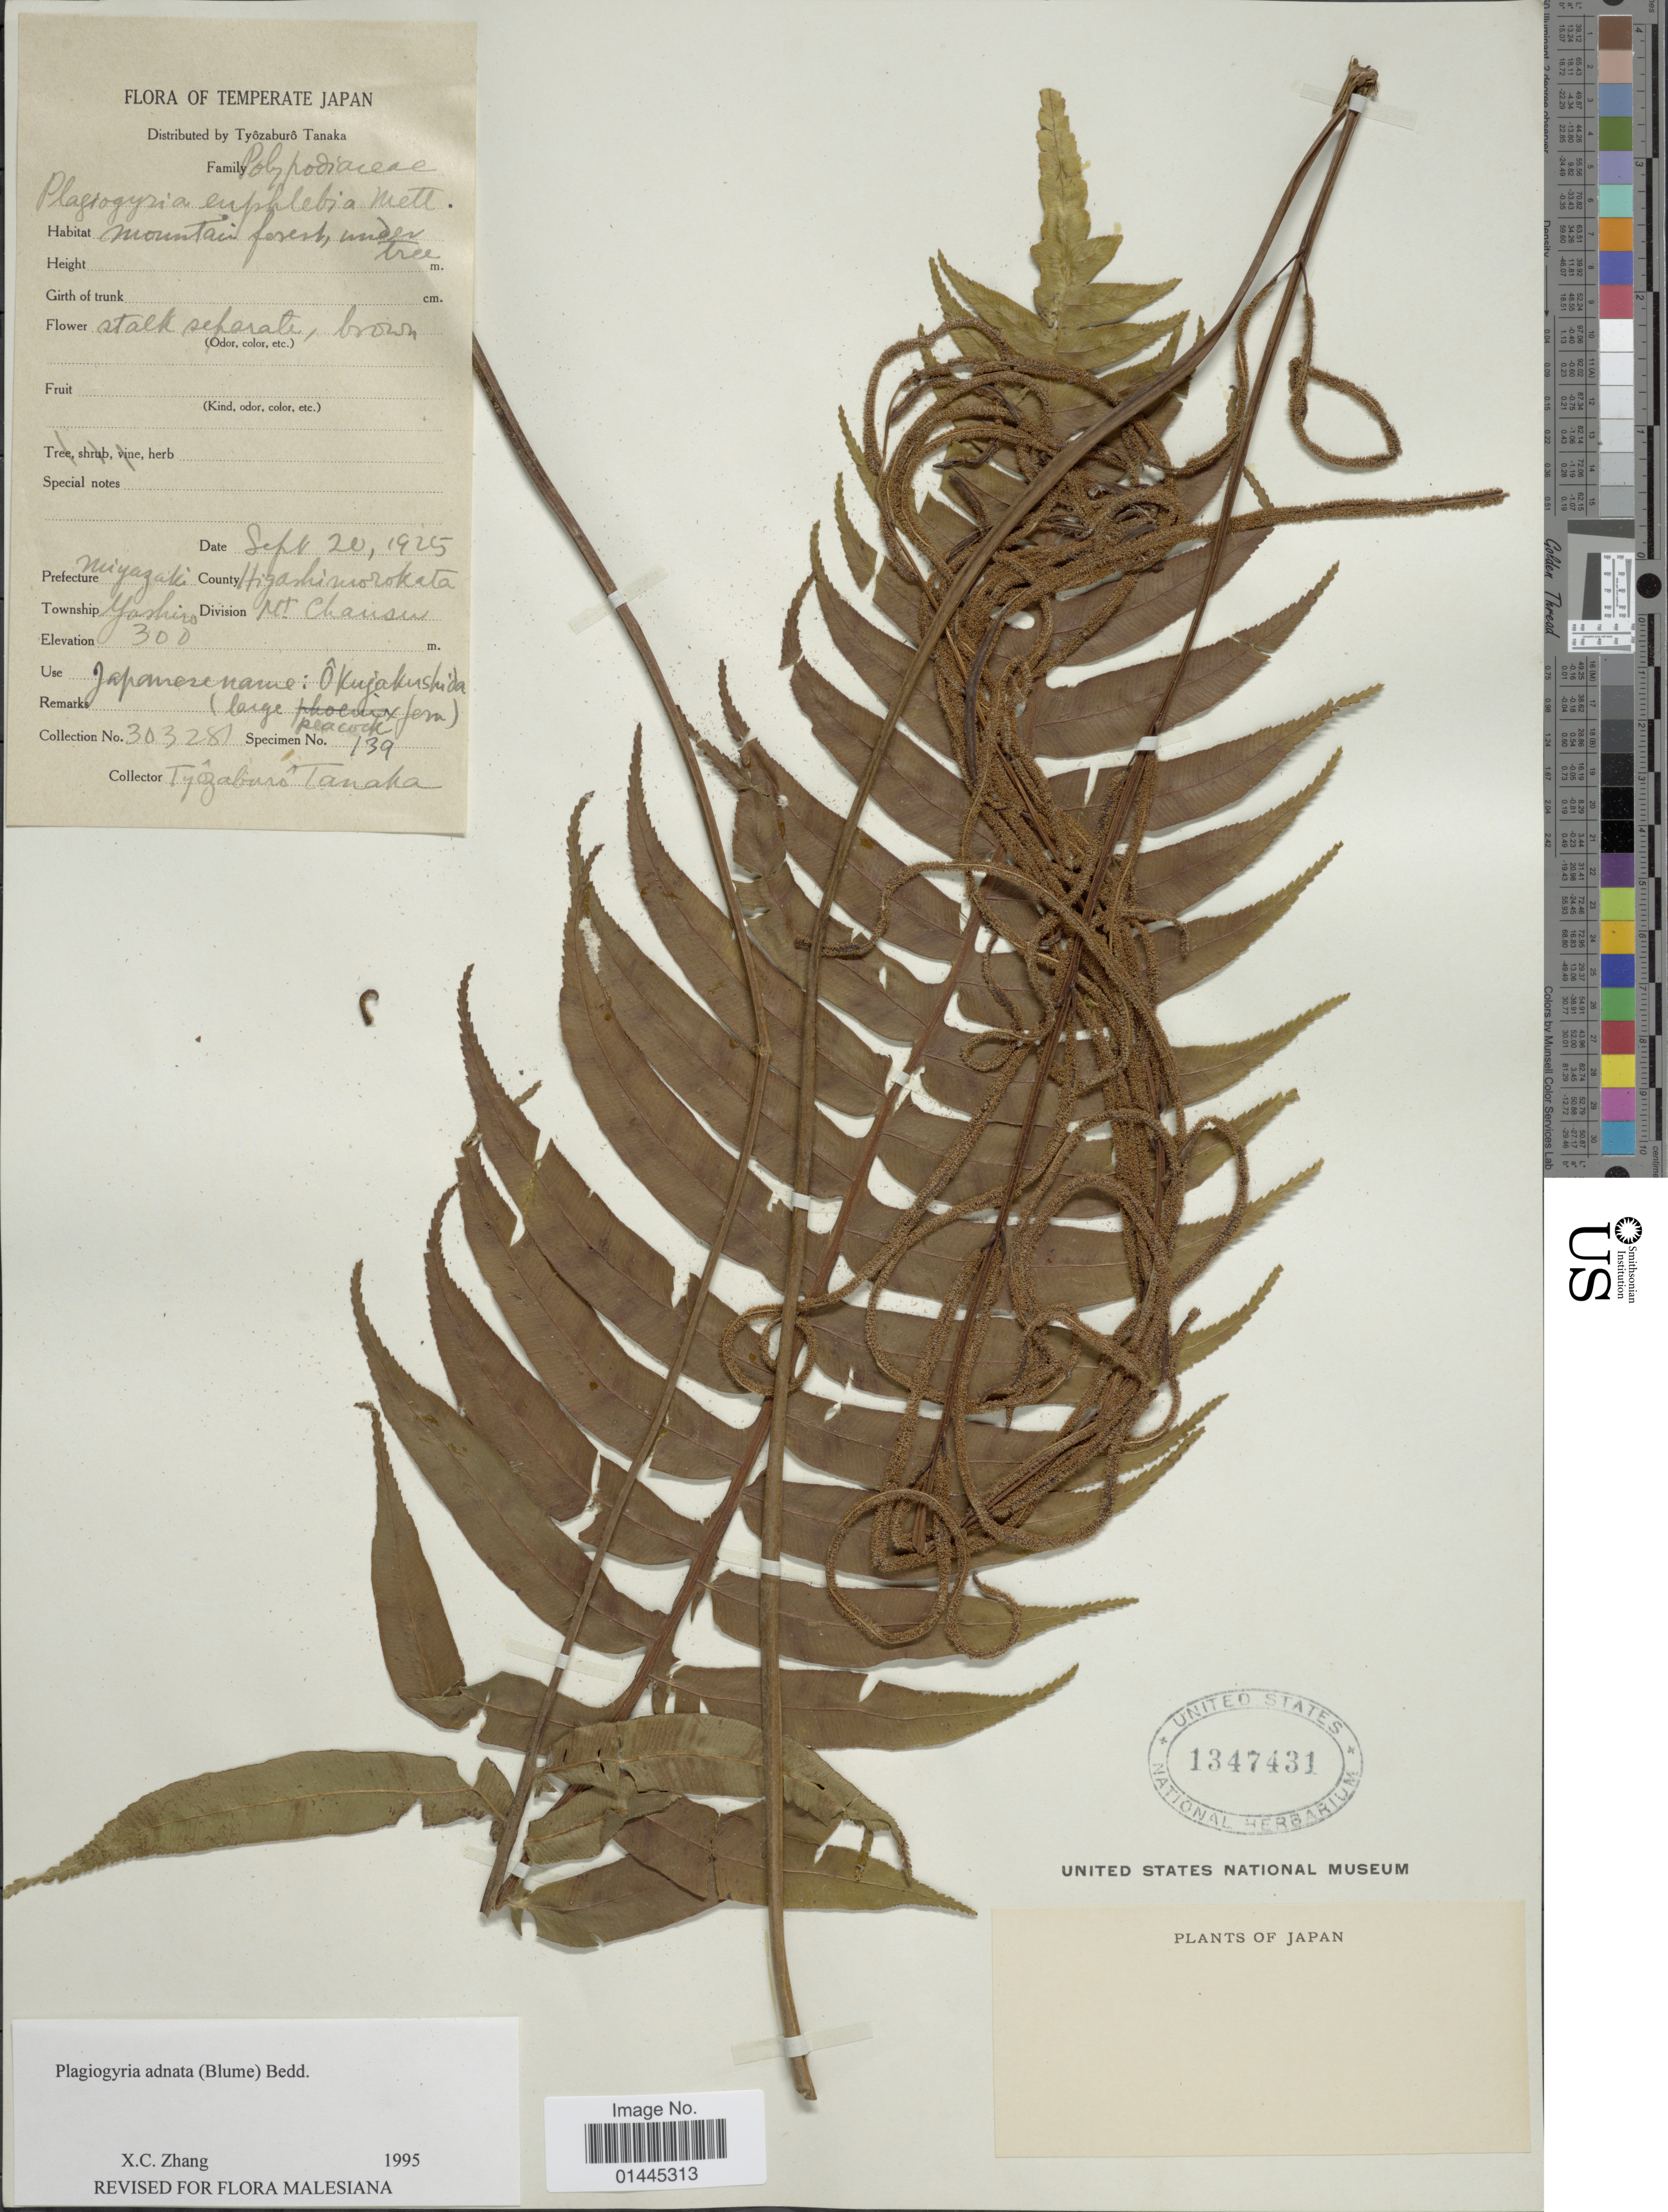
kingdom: Plantae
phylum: Tracheophyta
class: Polypodiopsida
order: Cyatheales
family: Plagiogyriaceae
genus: Plagiogyria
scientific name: Plagiogyria adnata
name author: (Blume) Bedd.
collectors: T. Tanaka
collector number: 303281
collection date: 1925-09-20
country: Japan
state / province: Miyazaki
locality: County Higashimorokata, Township Yashiro, Division Mt. Chausu.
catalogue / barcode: US 1347431